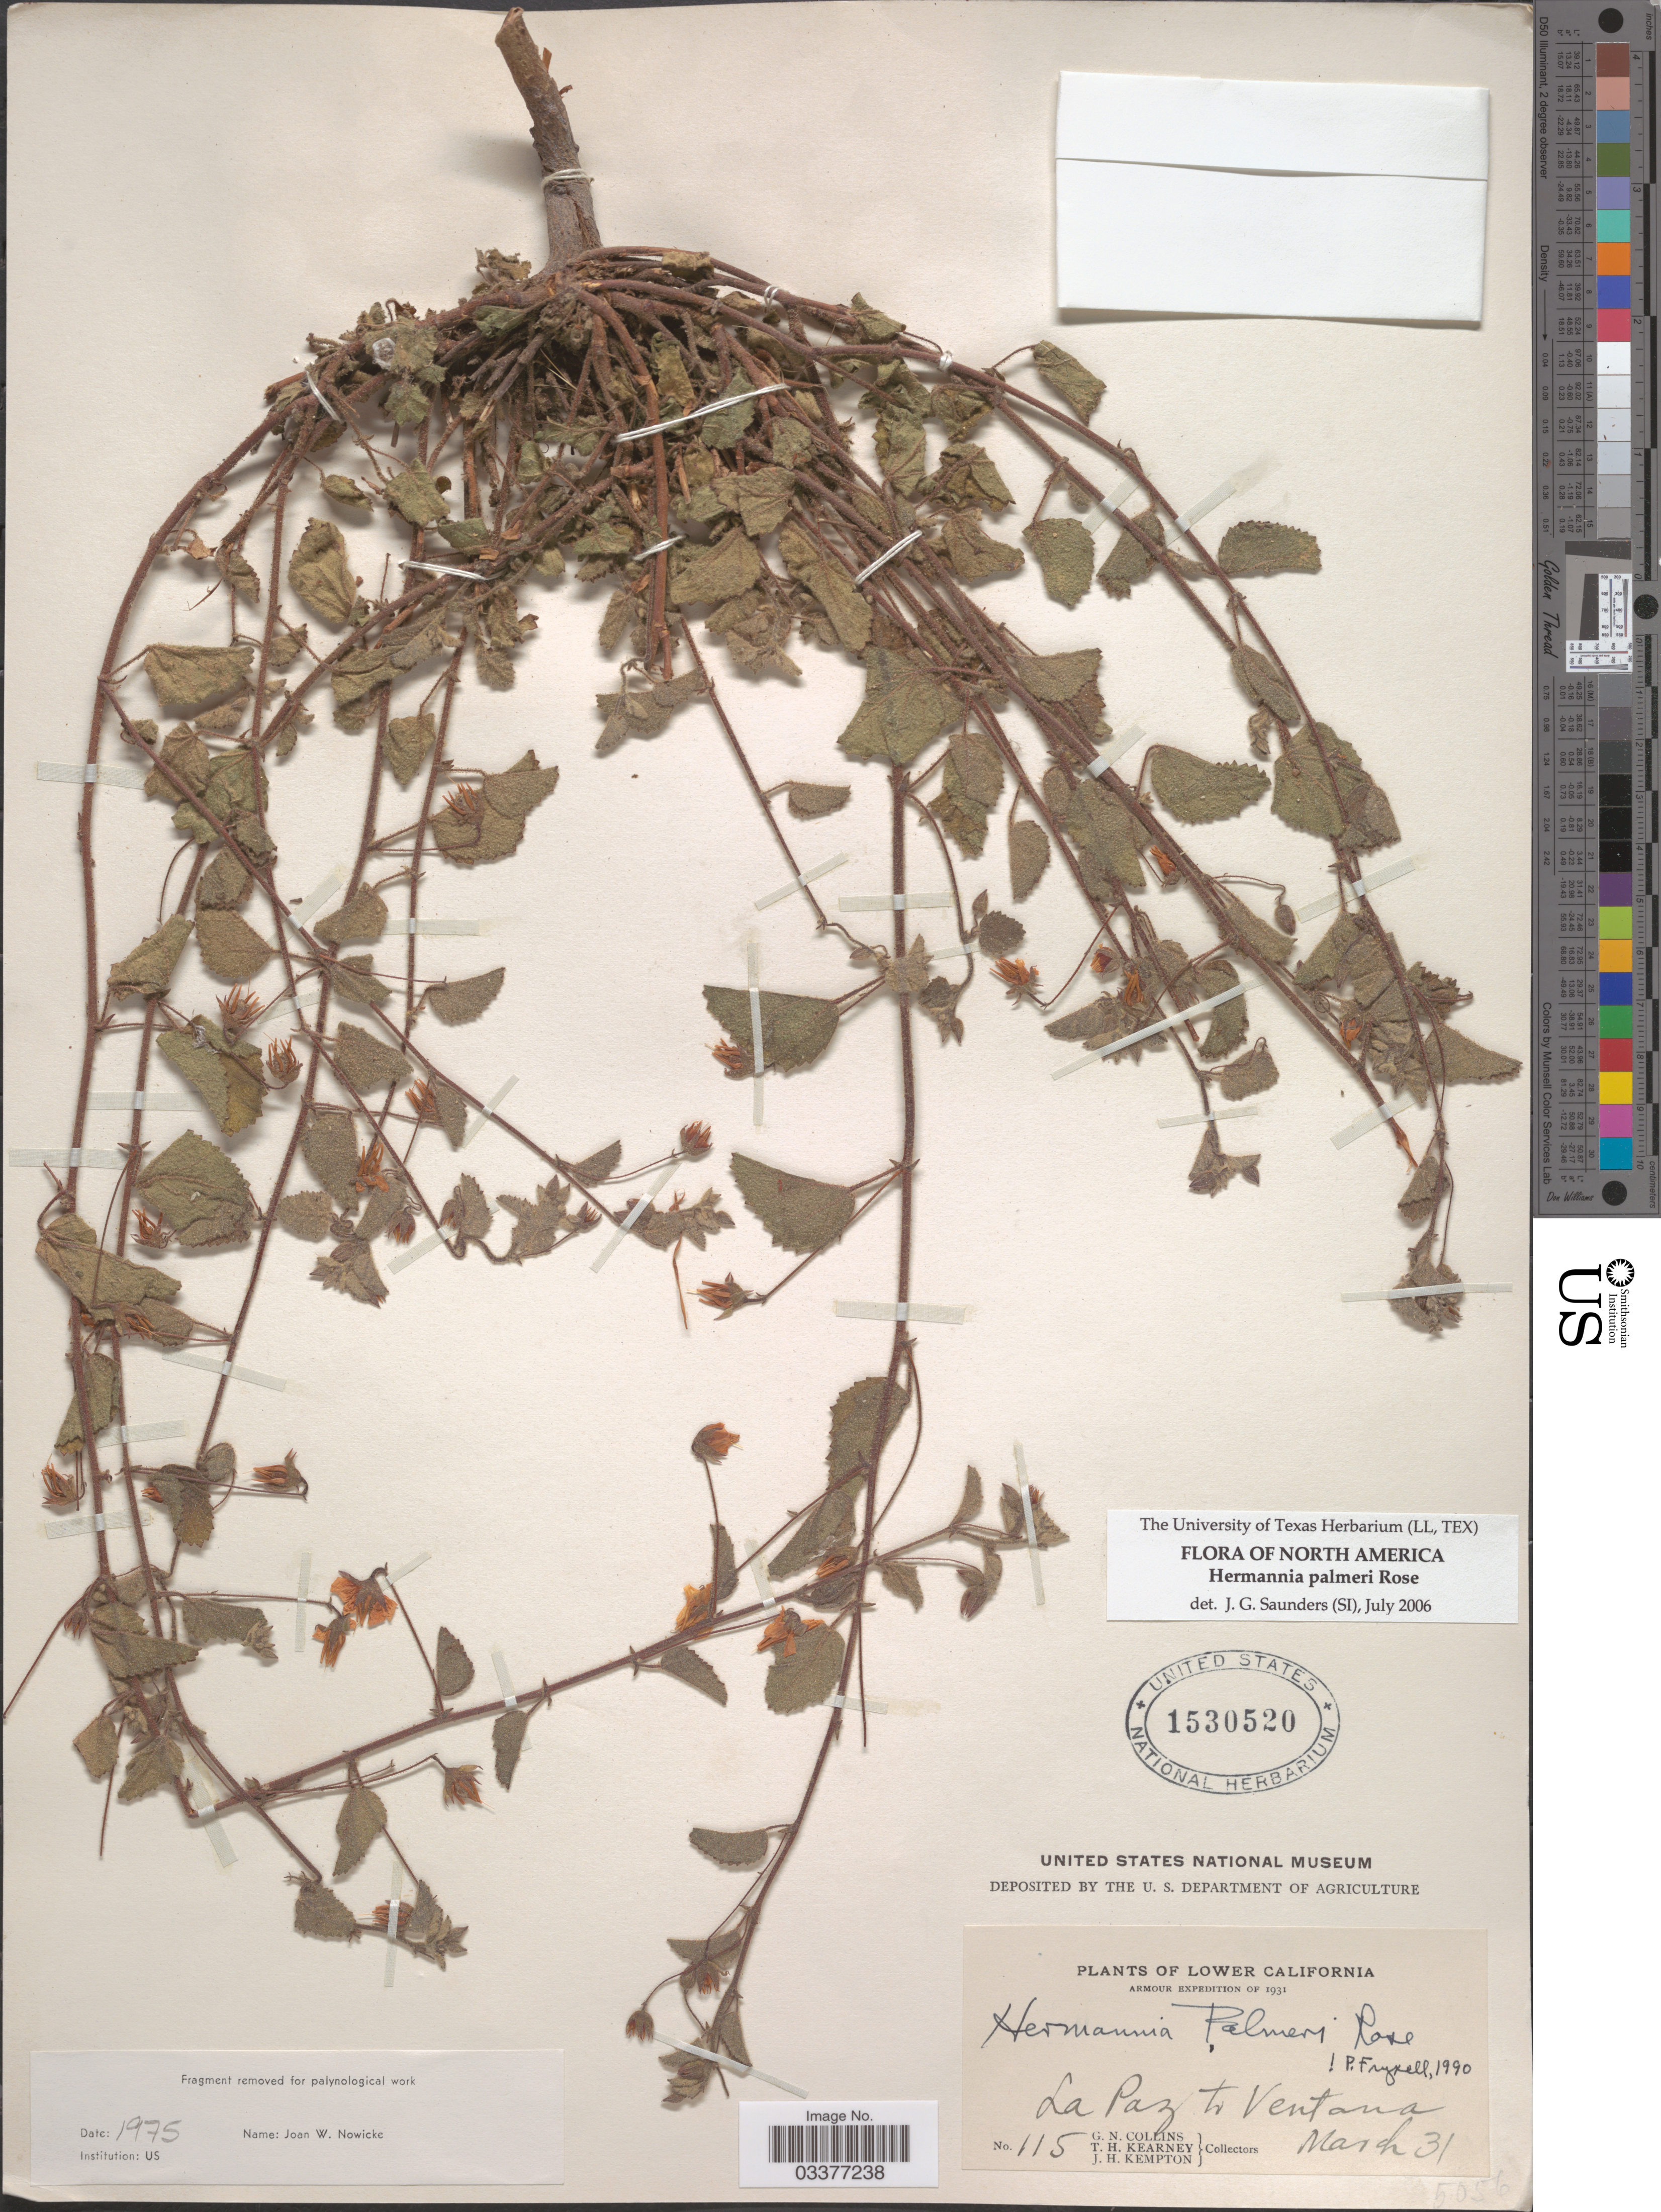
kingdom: Plantae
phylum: Tracheophyta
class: Magnoliopsida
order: Malvales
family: Malvaceae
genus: Hermannia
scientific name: Hermannia palmeri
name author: Rose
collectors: G. Collins, T. H. Kearney & J. H. Kempton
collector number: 115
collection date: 1931-03-31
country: Mexico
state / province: Baja California Sur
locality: Lower California. La Paz to Ventana.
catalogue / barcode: US 1530520